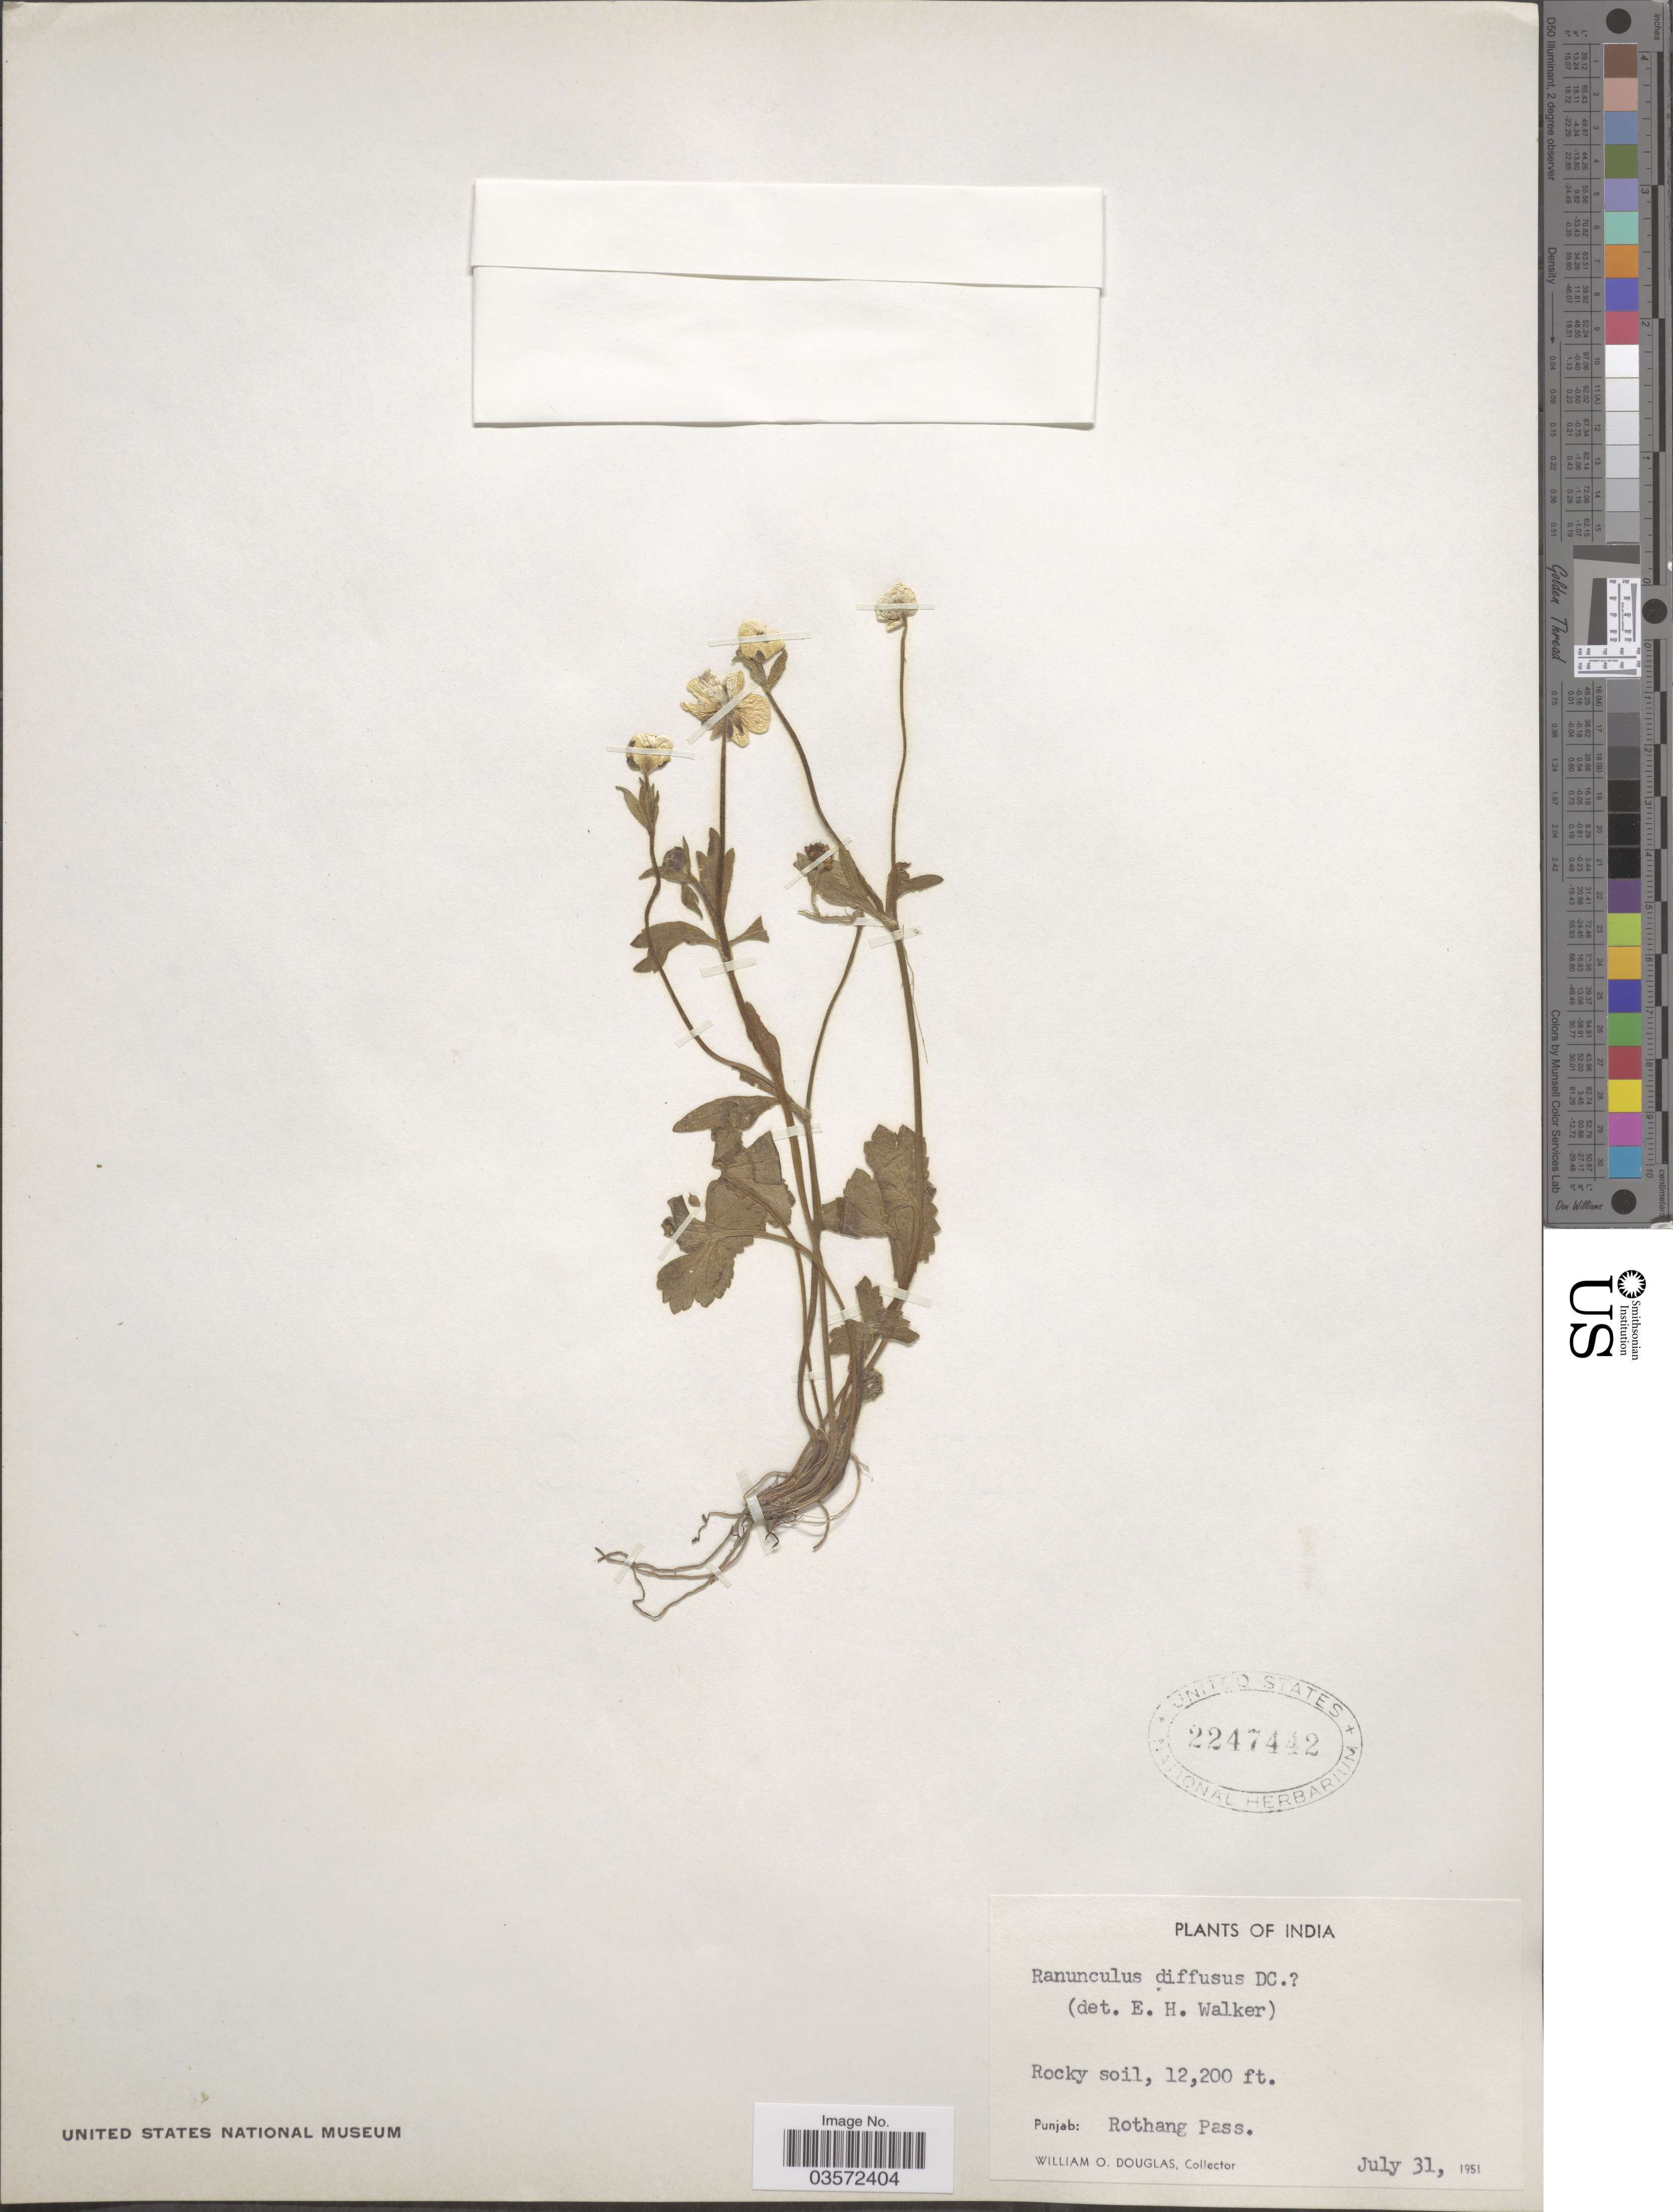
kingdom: Plantae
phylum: Tracheophyta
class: Magnoliopsida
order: Ranunculales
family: Ranunculaceae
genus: Ranunculus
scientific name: Ranunculus diffusus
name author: DC.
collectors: W. Douglas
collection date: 1951-07-31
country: India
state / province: Punjab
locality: Punjab: Rothang Pass.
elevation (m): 3719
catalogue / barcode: US 2247442